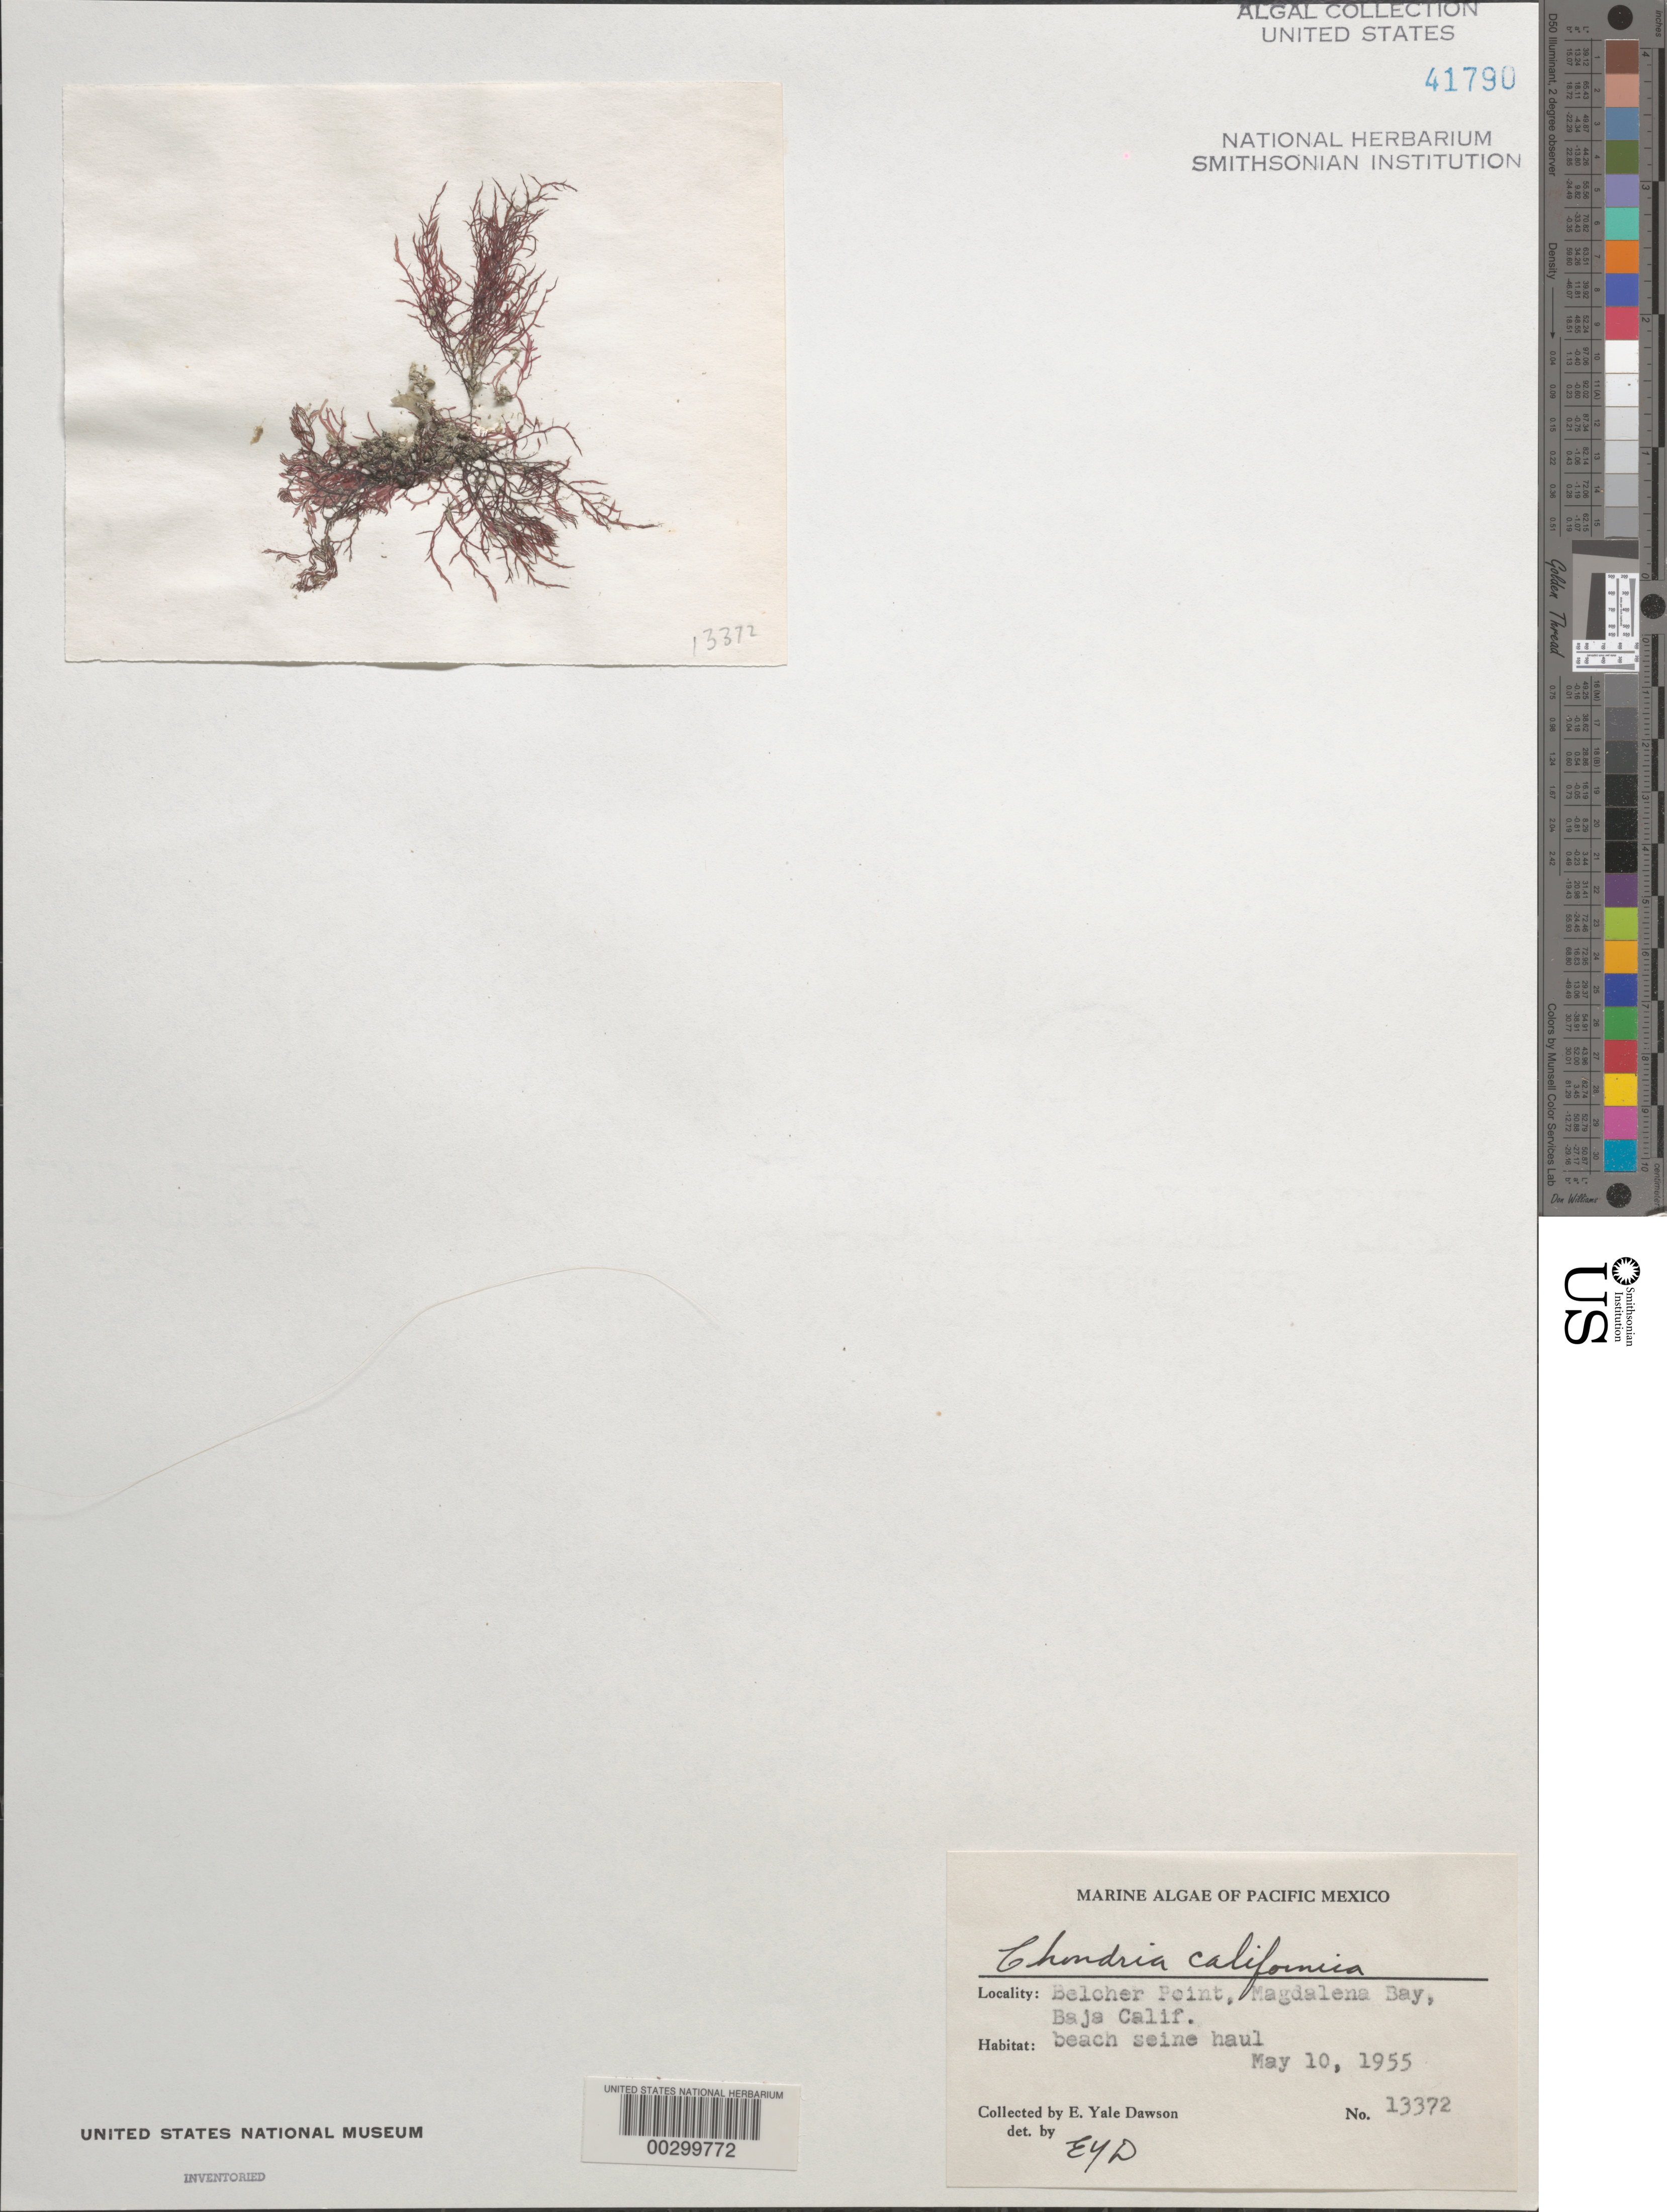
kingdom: Plantae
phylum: Rhodophyta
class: Florideophyceae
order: Ceramiales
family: Rhodomelaceae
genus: Chondria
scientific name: Chondria acrorhizophora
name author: Setch. & N.L. Gardner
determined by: Algae name updating Project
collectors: E. Y. Dawson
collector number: EYD 13372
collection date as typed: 10 May 1955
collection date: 1955-05-10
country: Mexico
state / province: Baja California Sur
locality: Belcher Point, Bahia Magdalena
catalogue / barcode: US 41790